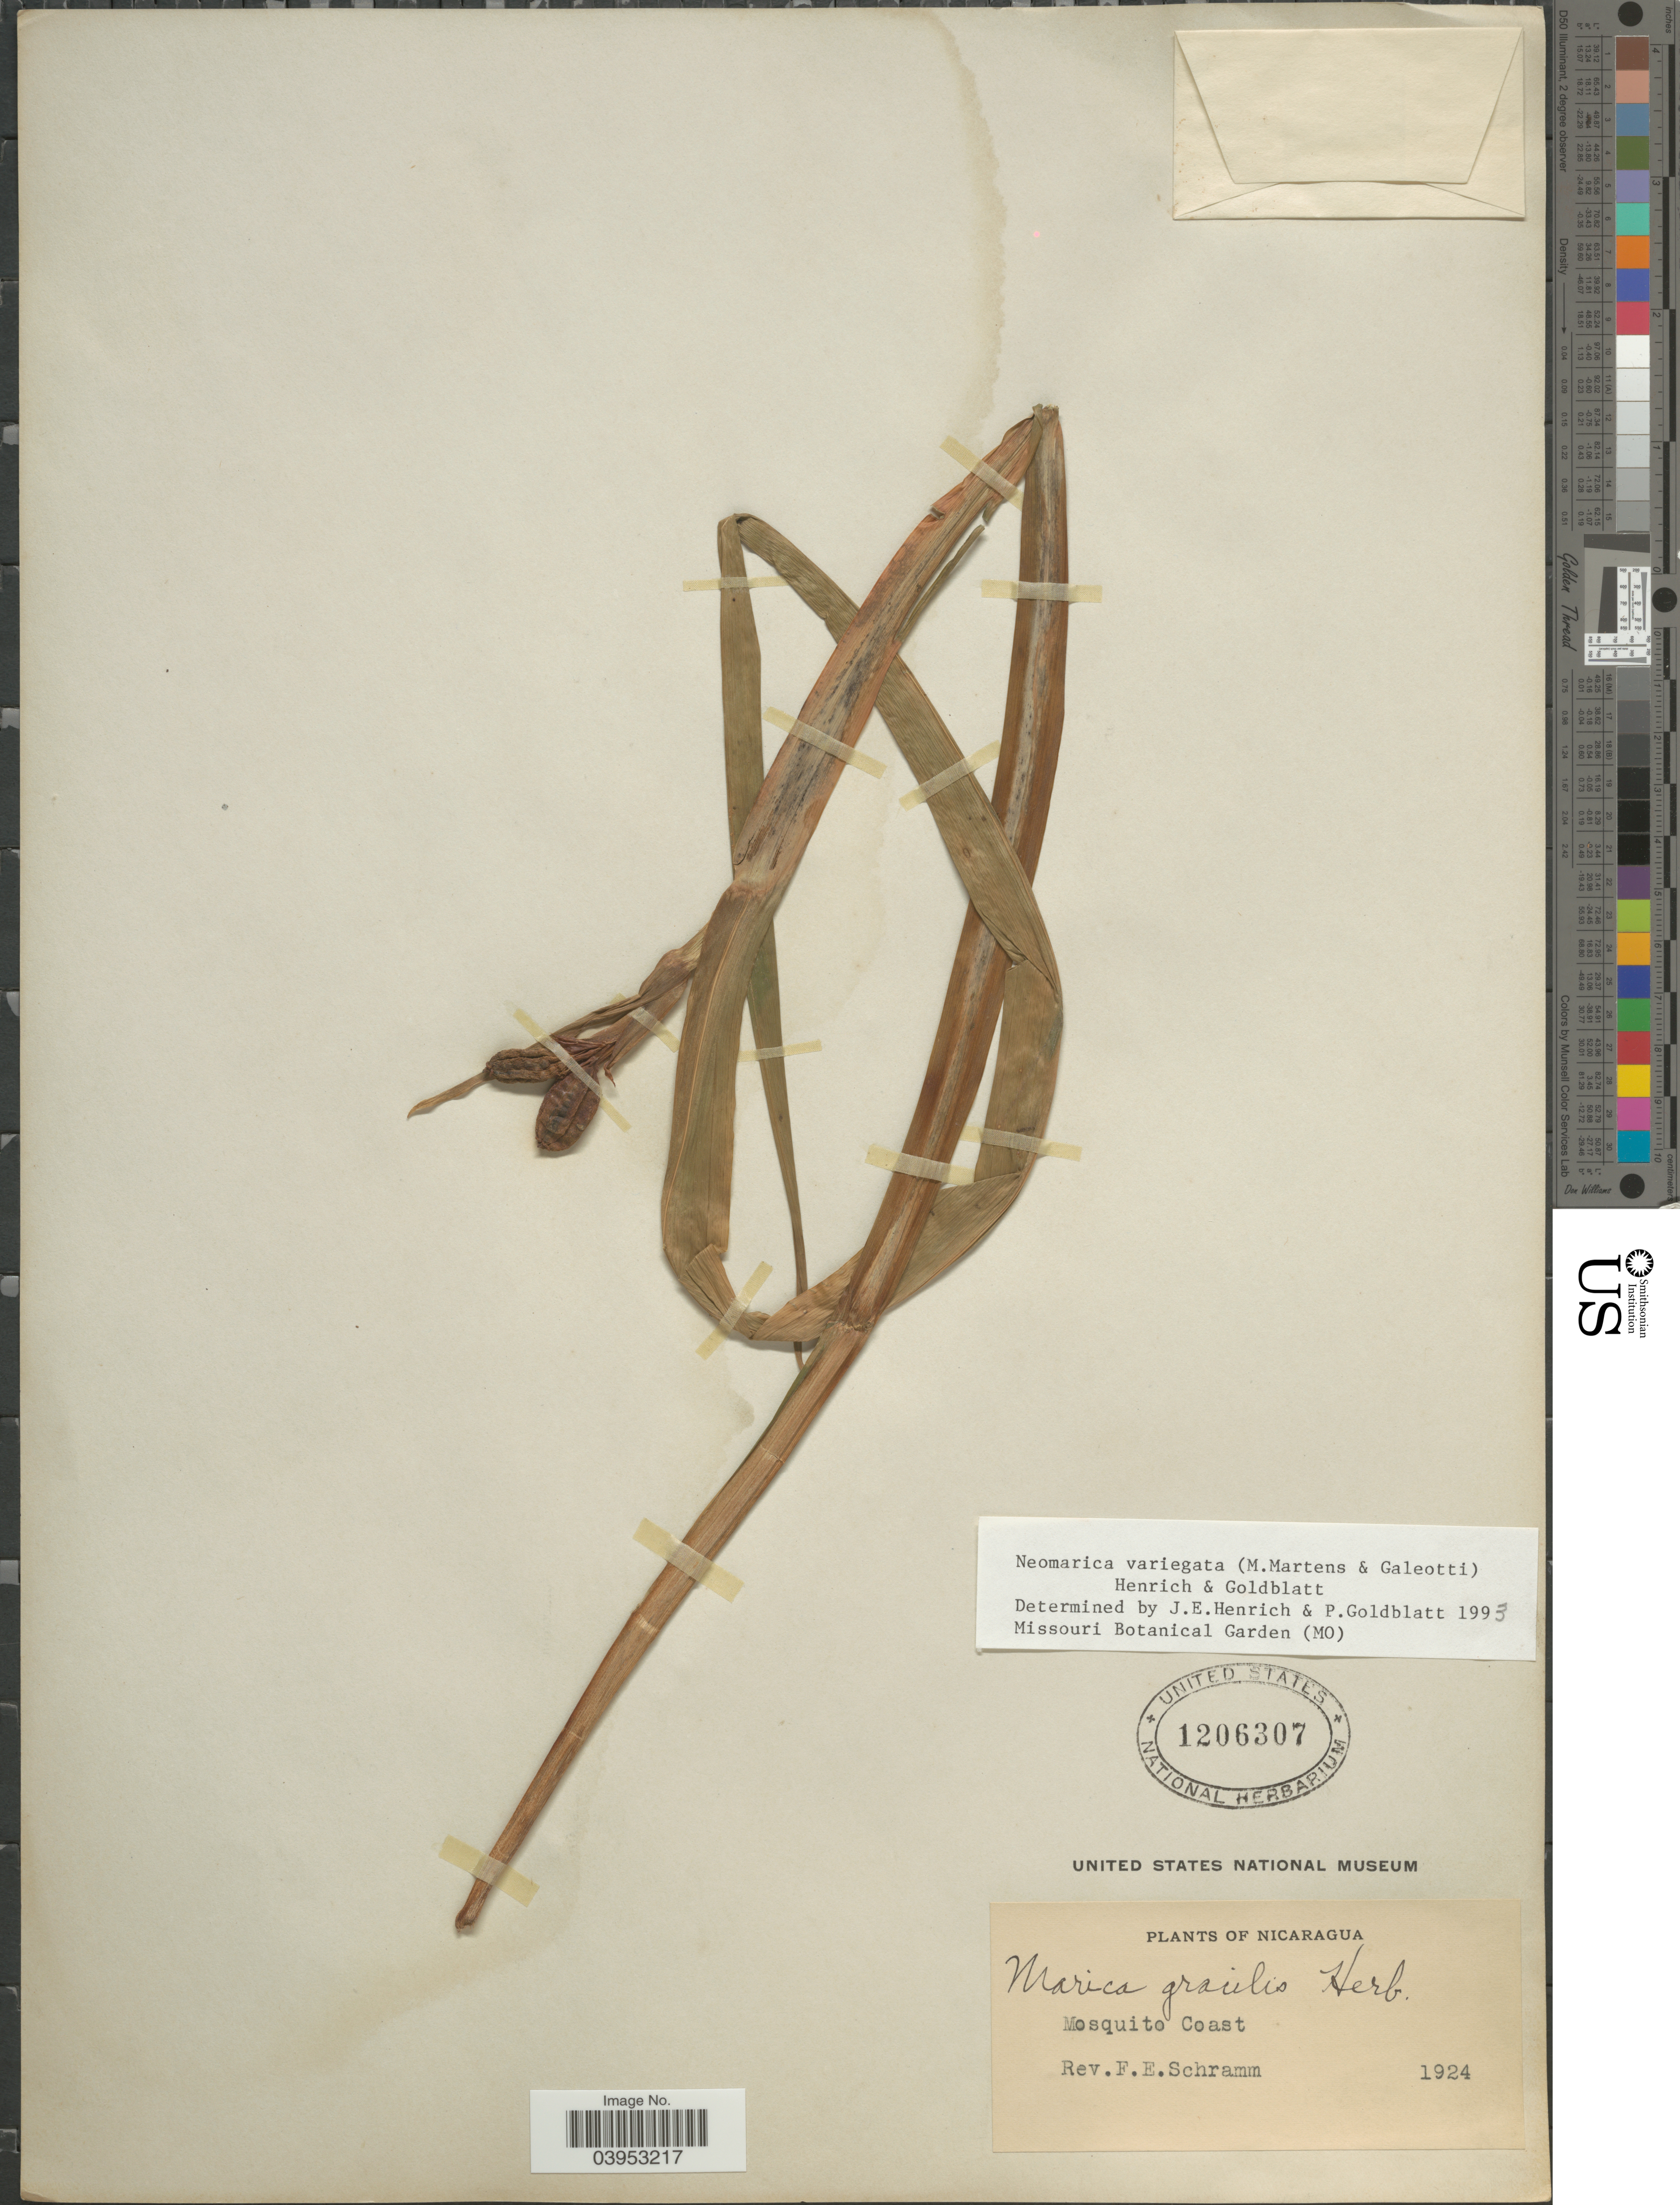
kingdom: Plantae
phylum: Tracheophyta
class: Liliopsida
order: Asparagales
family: Iridaceae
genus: Neomarica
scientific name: Neomarica variegata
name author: (M. Martens & Galeotti) Henrich & Goldblatt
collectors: F. E. Schramm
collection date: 1924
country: Nicaragua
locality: Mosquito Coast.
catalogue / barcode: US 1206307